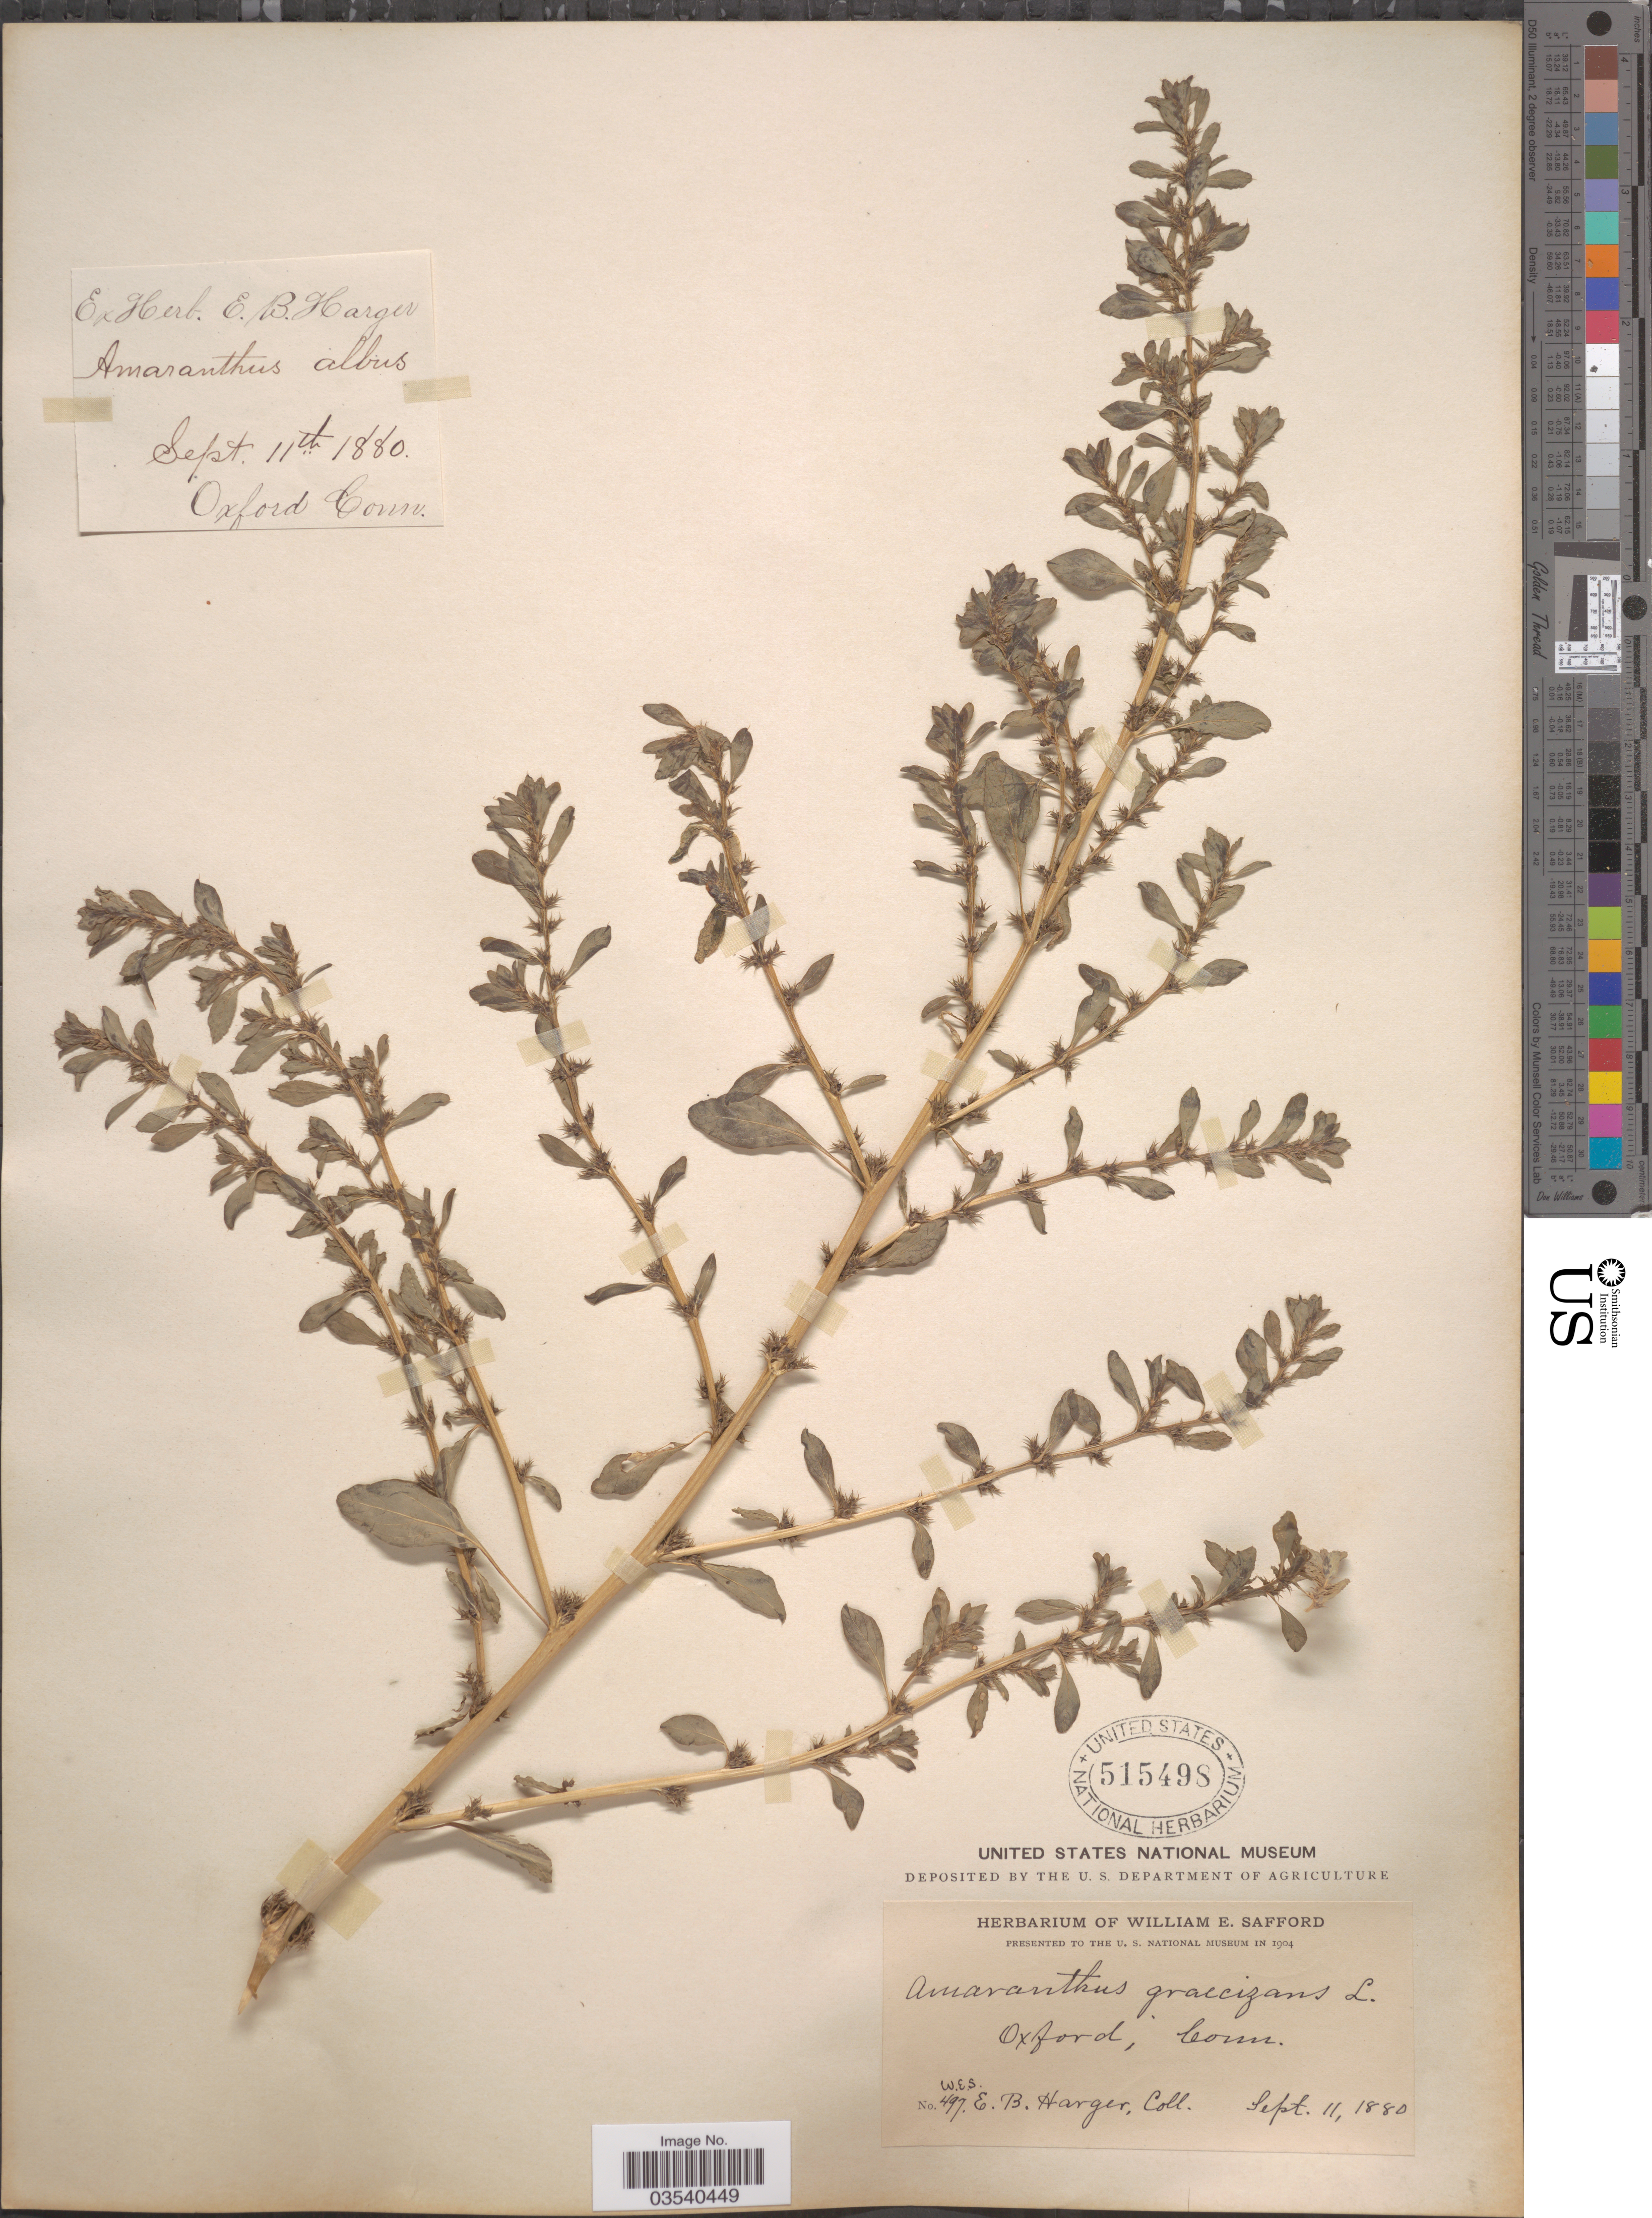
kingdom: Plantae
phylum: Tracheophyta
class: Magnoliopsida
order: Caryophyllales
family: Amaranthaceae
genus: Amaranthus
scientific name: Amaranthus graecizans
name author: L.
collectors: E. B. Harger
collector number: W.E.S.497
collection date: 1880-09-11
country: United States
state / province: Connecticut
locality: Oxford.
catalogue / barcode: US 515498